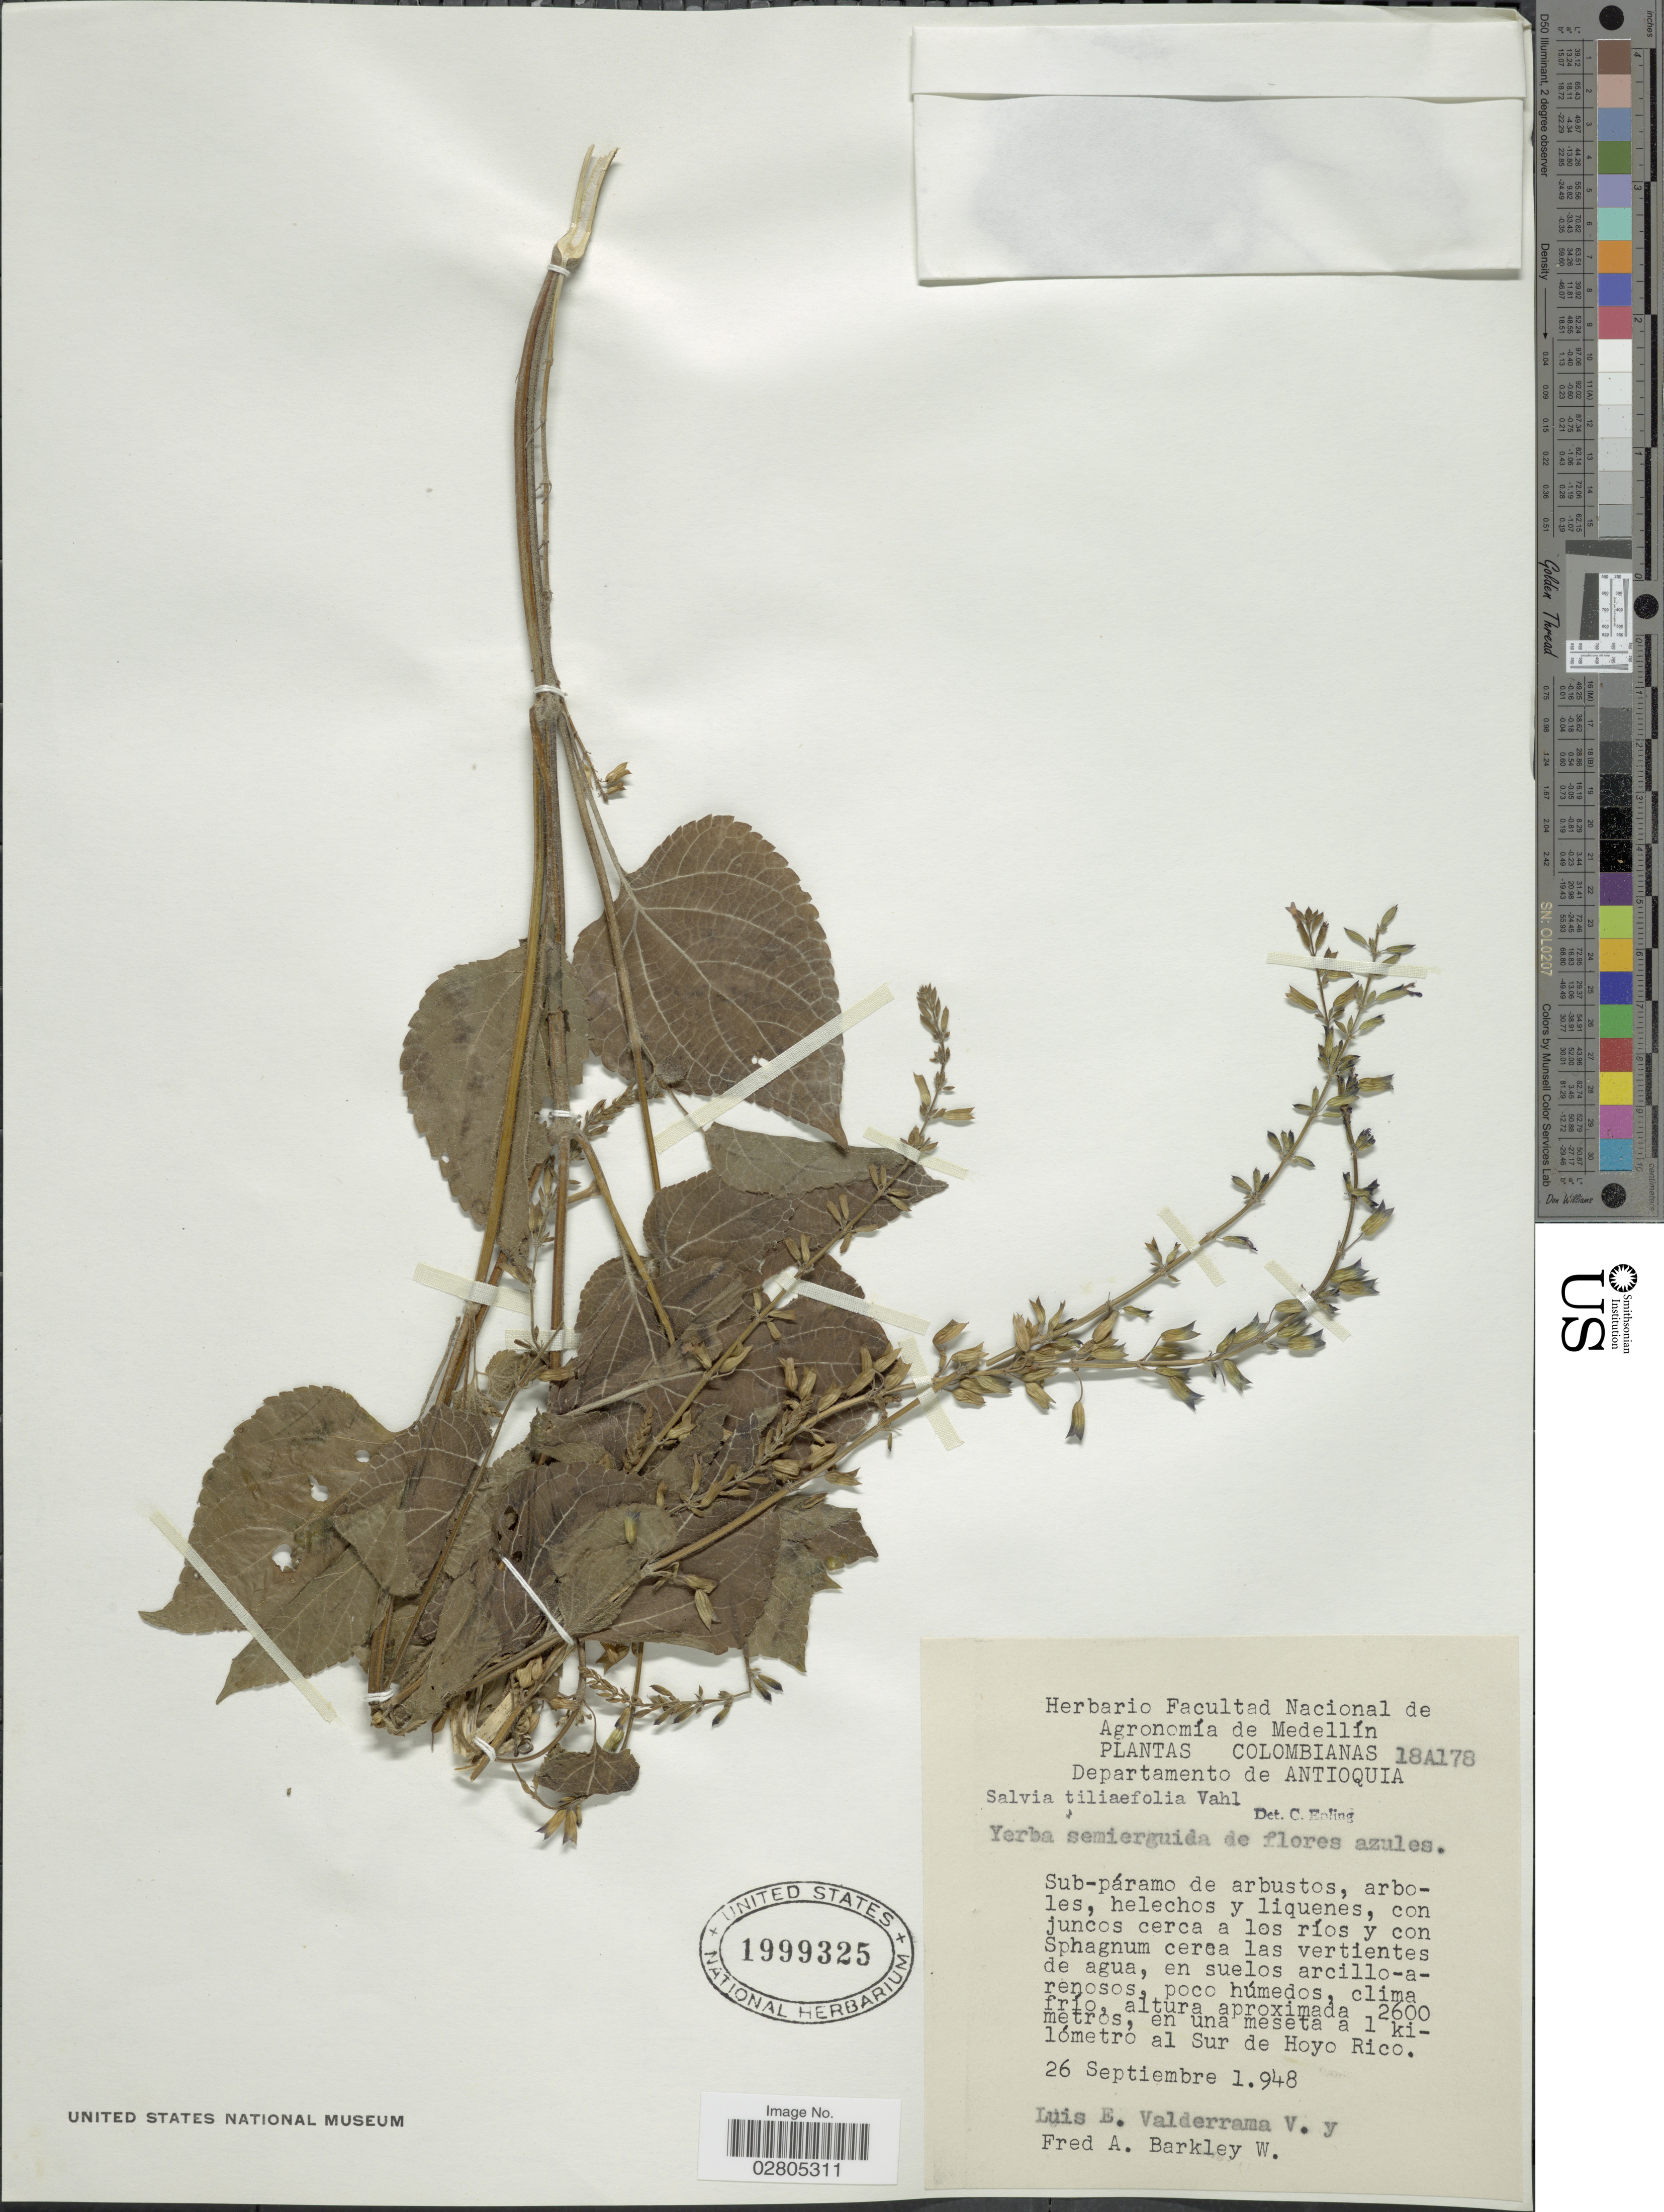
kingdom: Plantae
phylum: Tracheophyta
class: Magnoliopsida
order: Lamiales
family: Lamiaceae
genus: Salvia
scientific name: Salvia tiliifolia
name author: Vahl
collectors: L. E. Valderrama V. & F. A. Barkley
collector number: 18A178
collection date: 1948-09-26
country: Colombia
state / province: Antioquia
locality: Departamento de Antioquia, en una meseta a 1 kilómetro al Sur de Hoyo Rico.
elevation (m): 2600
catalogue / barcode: US 1999325